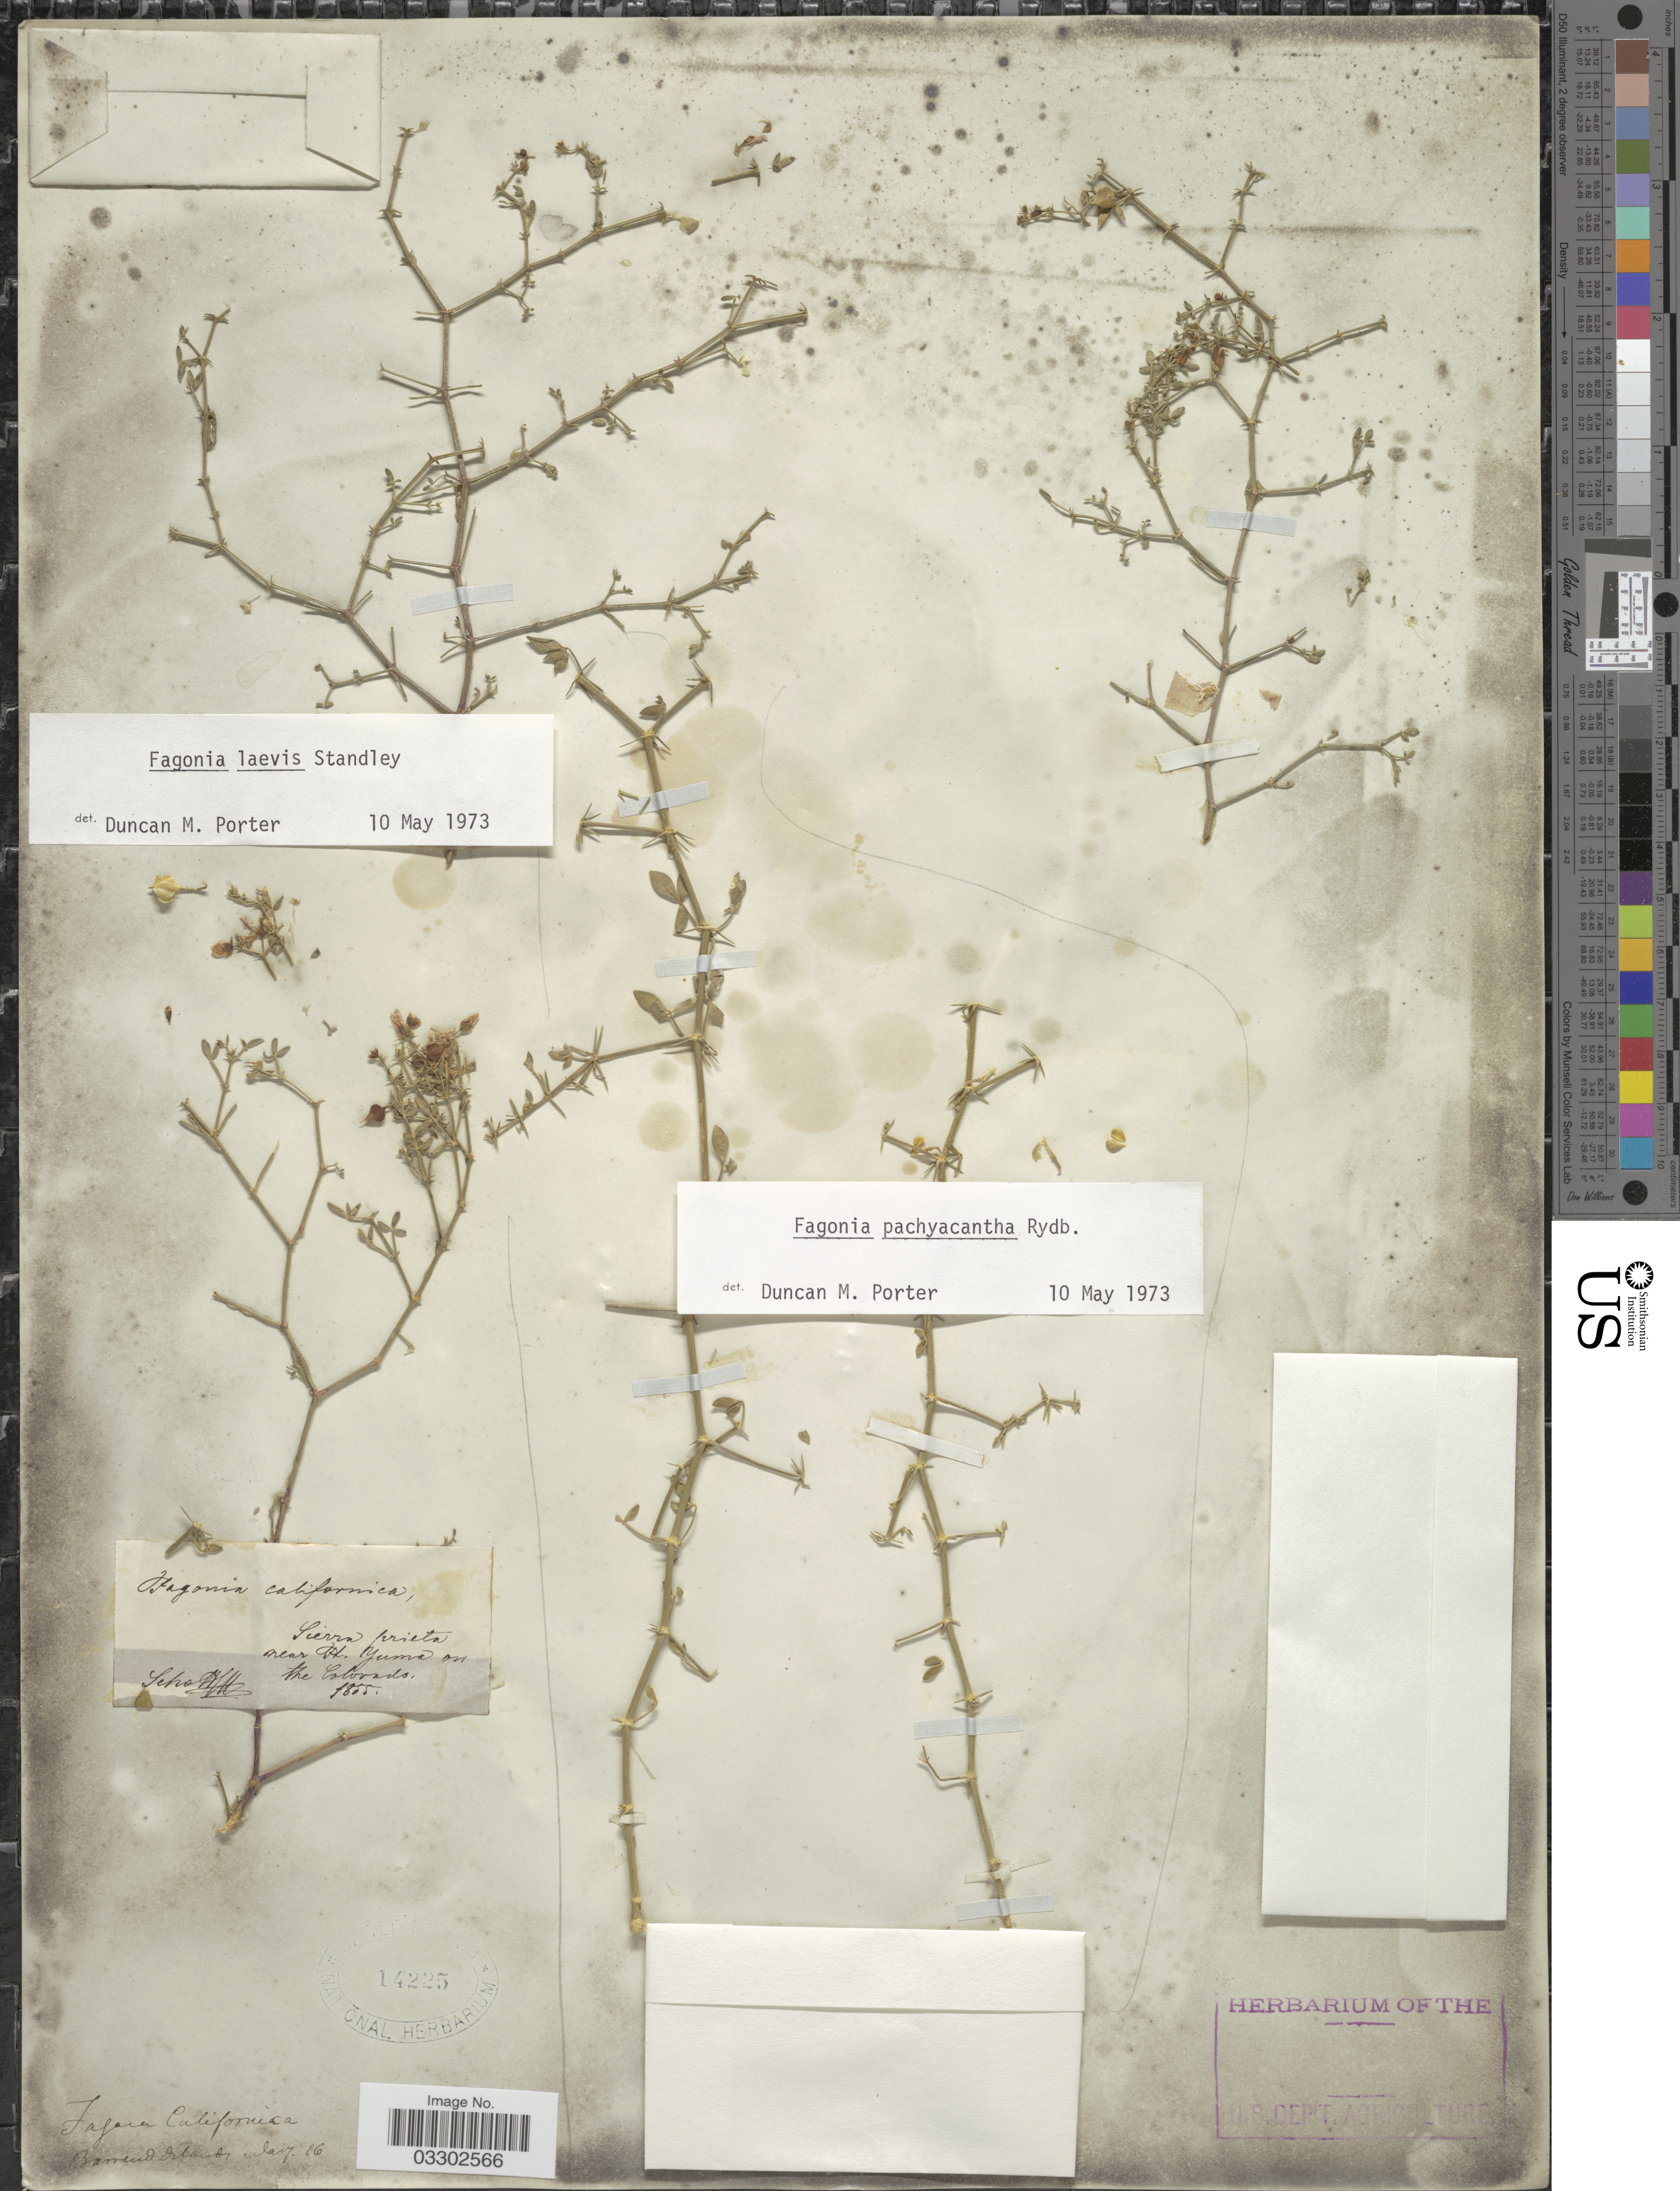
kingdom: Plantae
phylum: Tracheophyta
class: Magnoliopsida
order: Zygophyllales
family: Zygophyllaceae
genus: Fagonia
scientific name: Fagonia pachyacantha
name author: Rydb.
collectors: -. Schottz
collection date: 1855-05-16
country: United States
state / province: Arizona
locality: Sierra Prieta near Ft. Yuma on the Colorado (river)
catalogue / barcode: US 14225